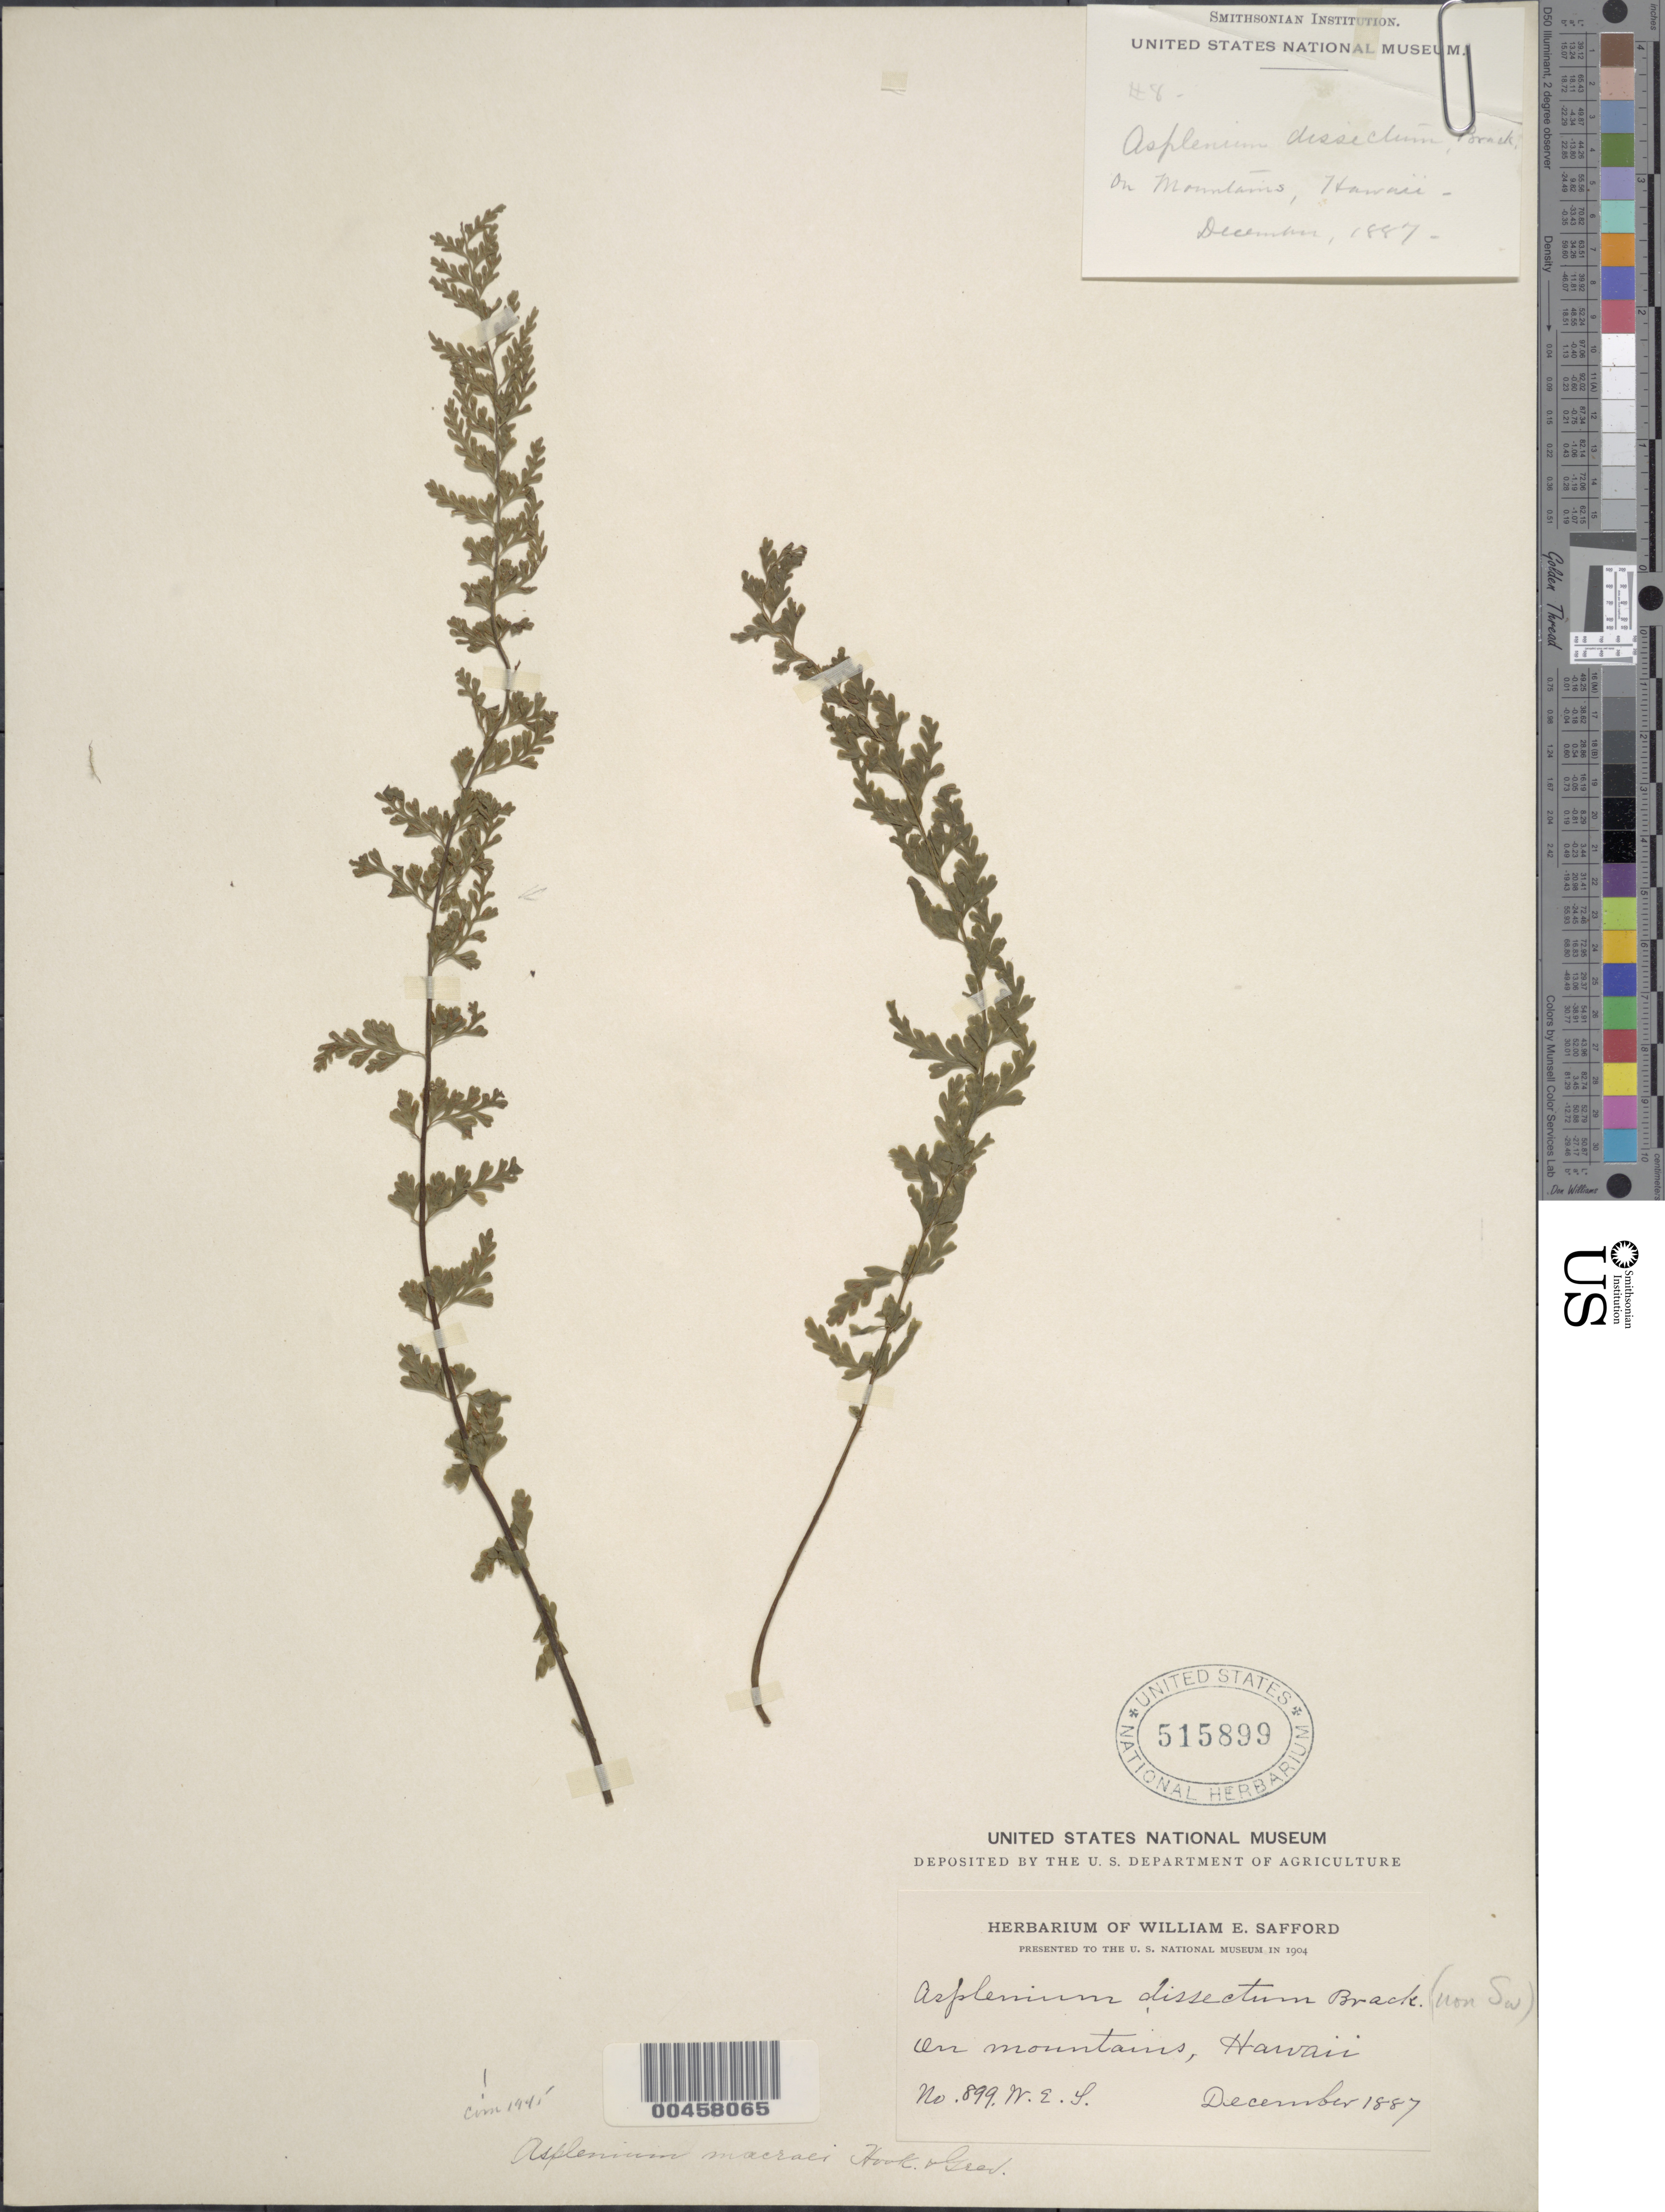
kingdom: Plantae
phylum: Tracheophyta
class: Polypodiopsida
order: Polypodiales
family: Aspleniaceae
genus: Asplenium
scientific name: Asplenium macraei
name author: Hook. & Grev.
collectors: W. Sanford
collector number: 899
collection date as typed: Dec 1887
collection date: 1887-12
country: United States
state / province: Hawaii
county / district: Hawaii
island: Hawaii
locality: On mountains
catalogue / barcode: US 515899